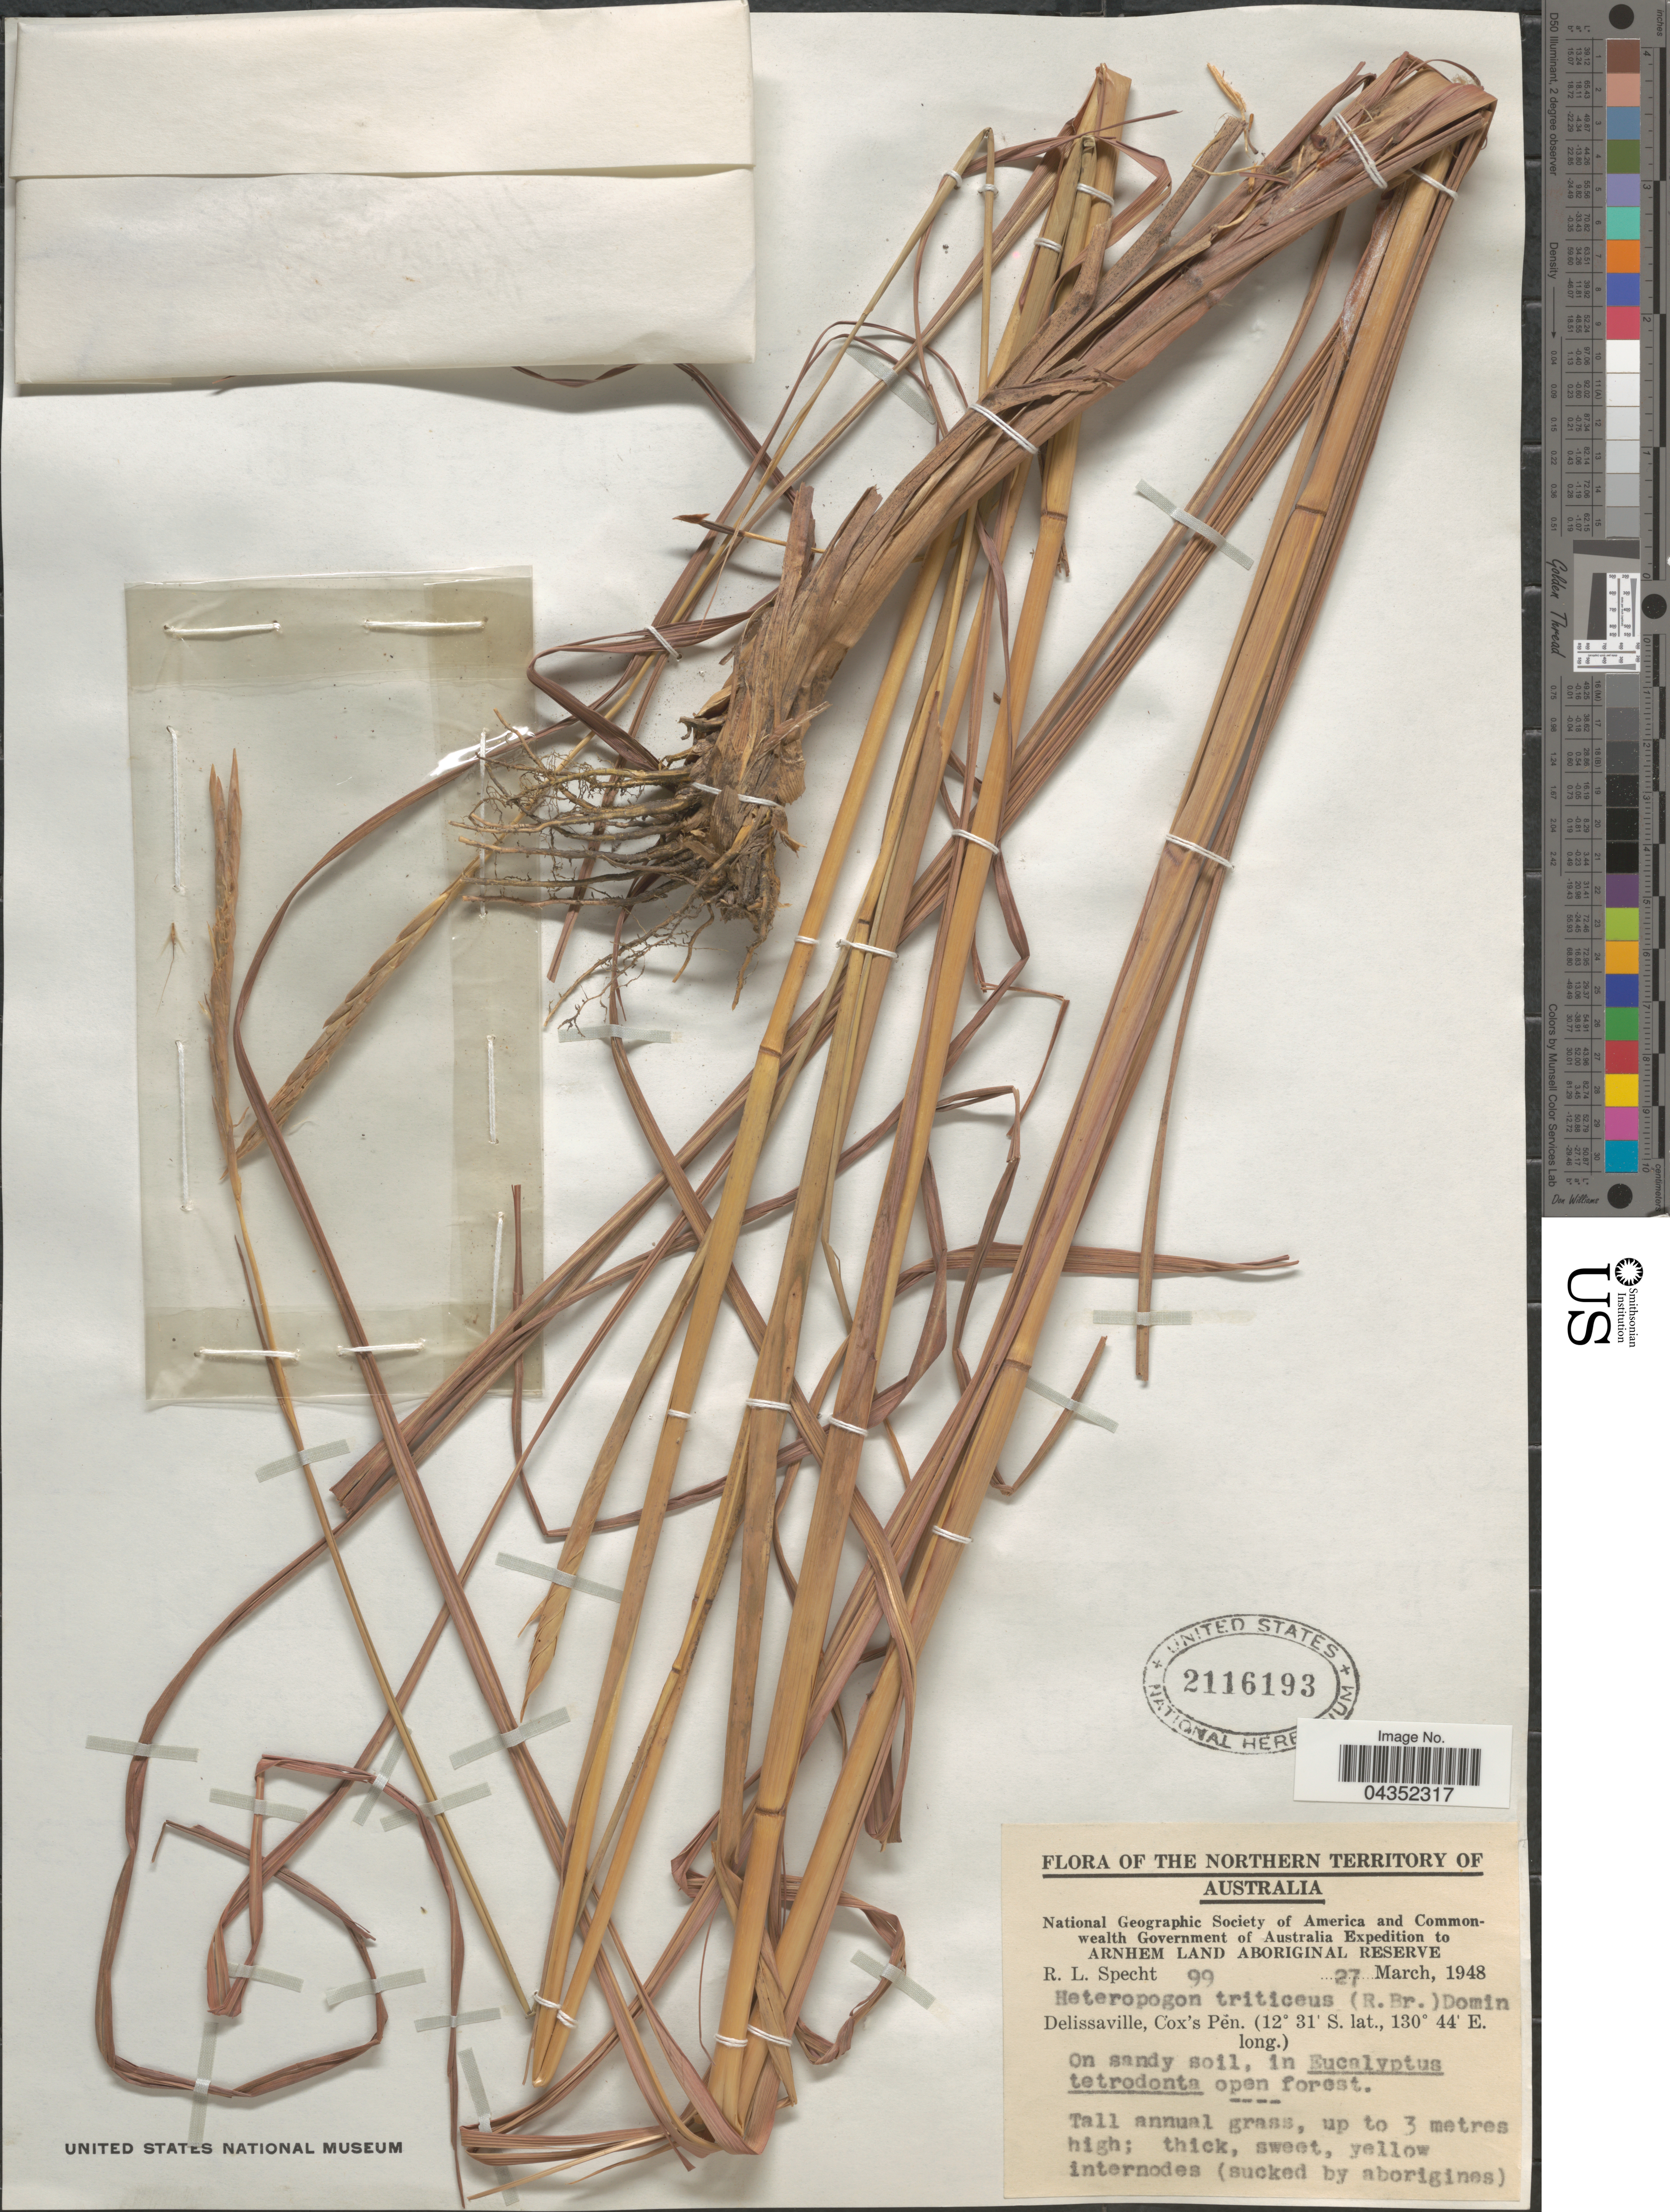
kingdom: Plantae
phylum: Tracheophyta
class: Liliopsida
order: Poales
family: Poaceae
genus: Heteropogon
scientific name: Heteropogon triticeus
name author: (R. Br.) Stapf ex Craib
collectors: R. L. Specht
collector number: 99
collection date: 1948-03-27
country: Australia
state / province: Northern Territory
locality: The Northern Territory of Australia. National Geographic Society of America and Commonwealth Government of Australia Expedition to Arnhem Land Aboriginal Reserve. Delissaville, Cox's Pen.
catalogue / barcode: US 2116193